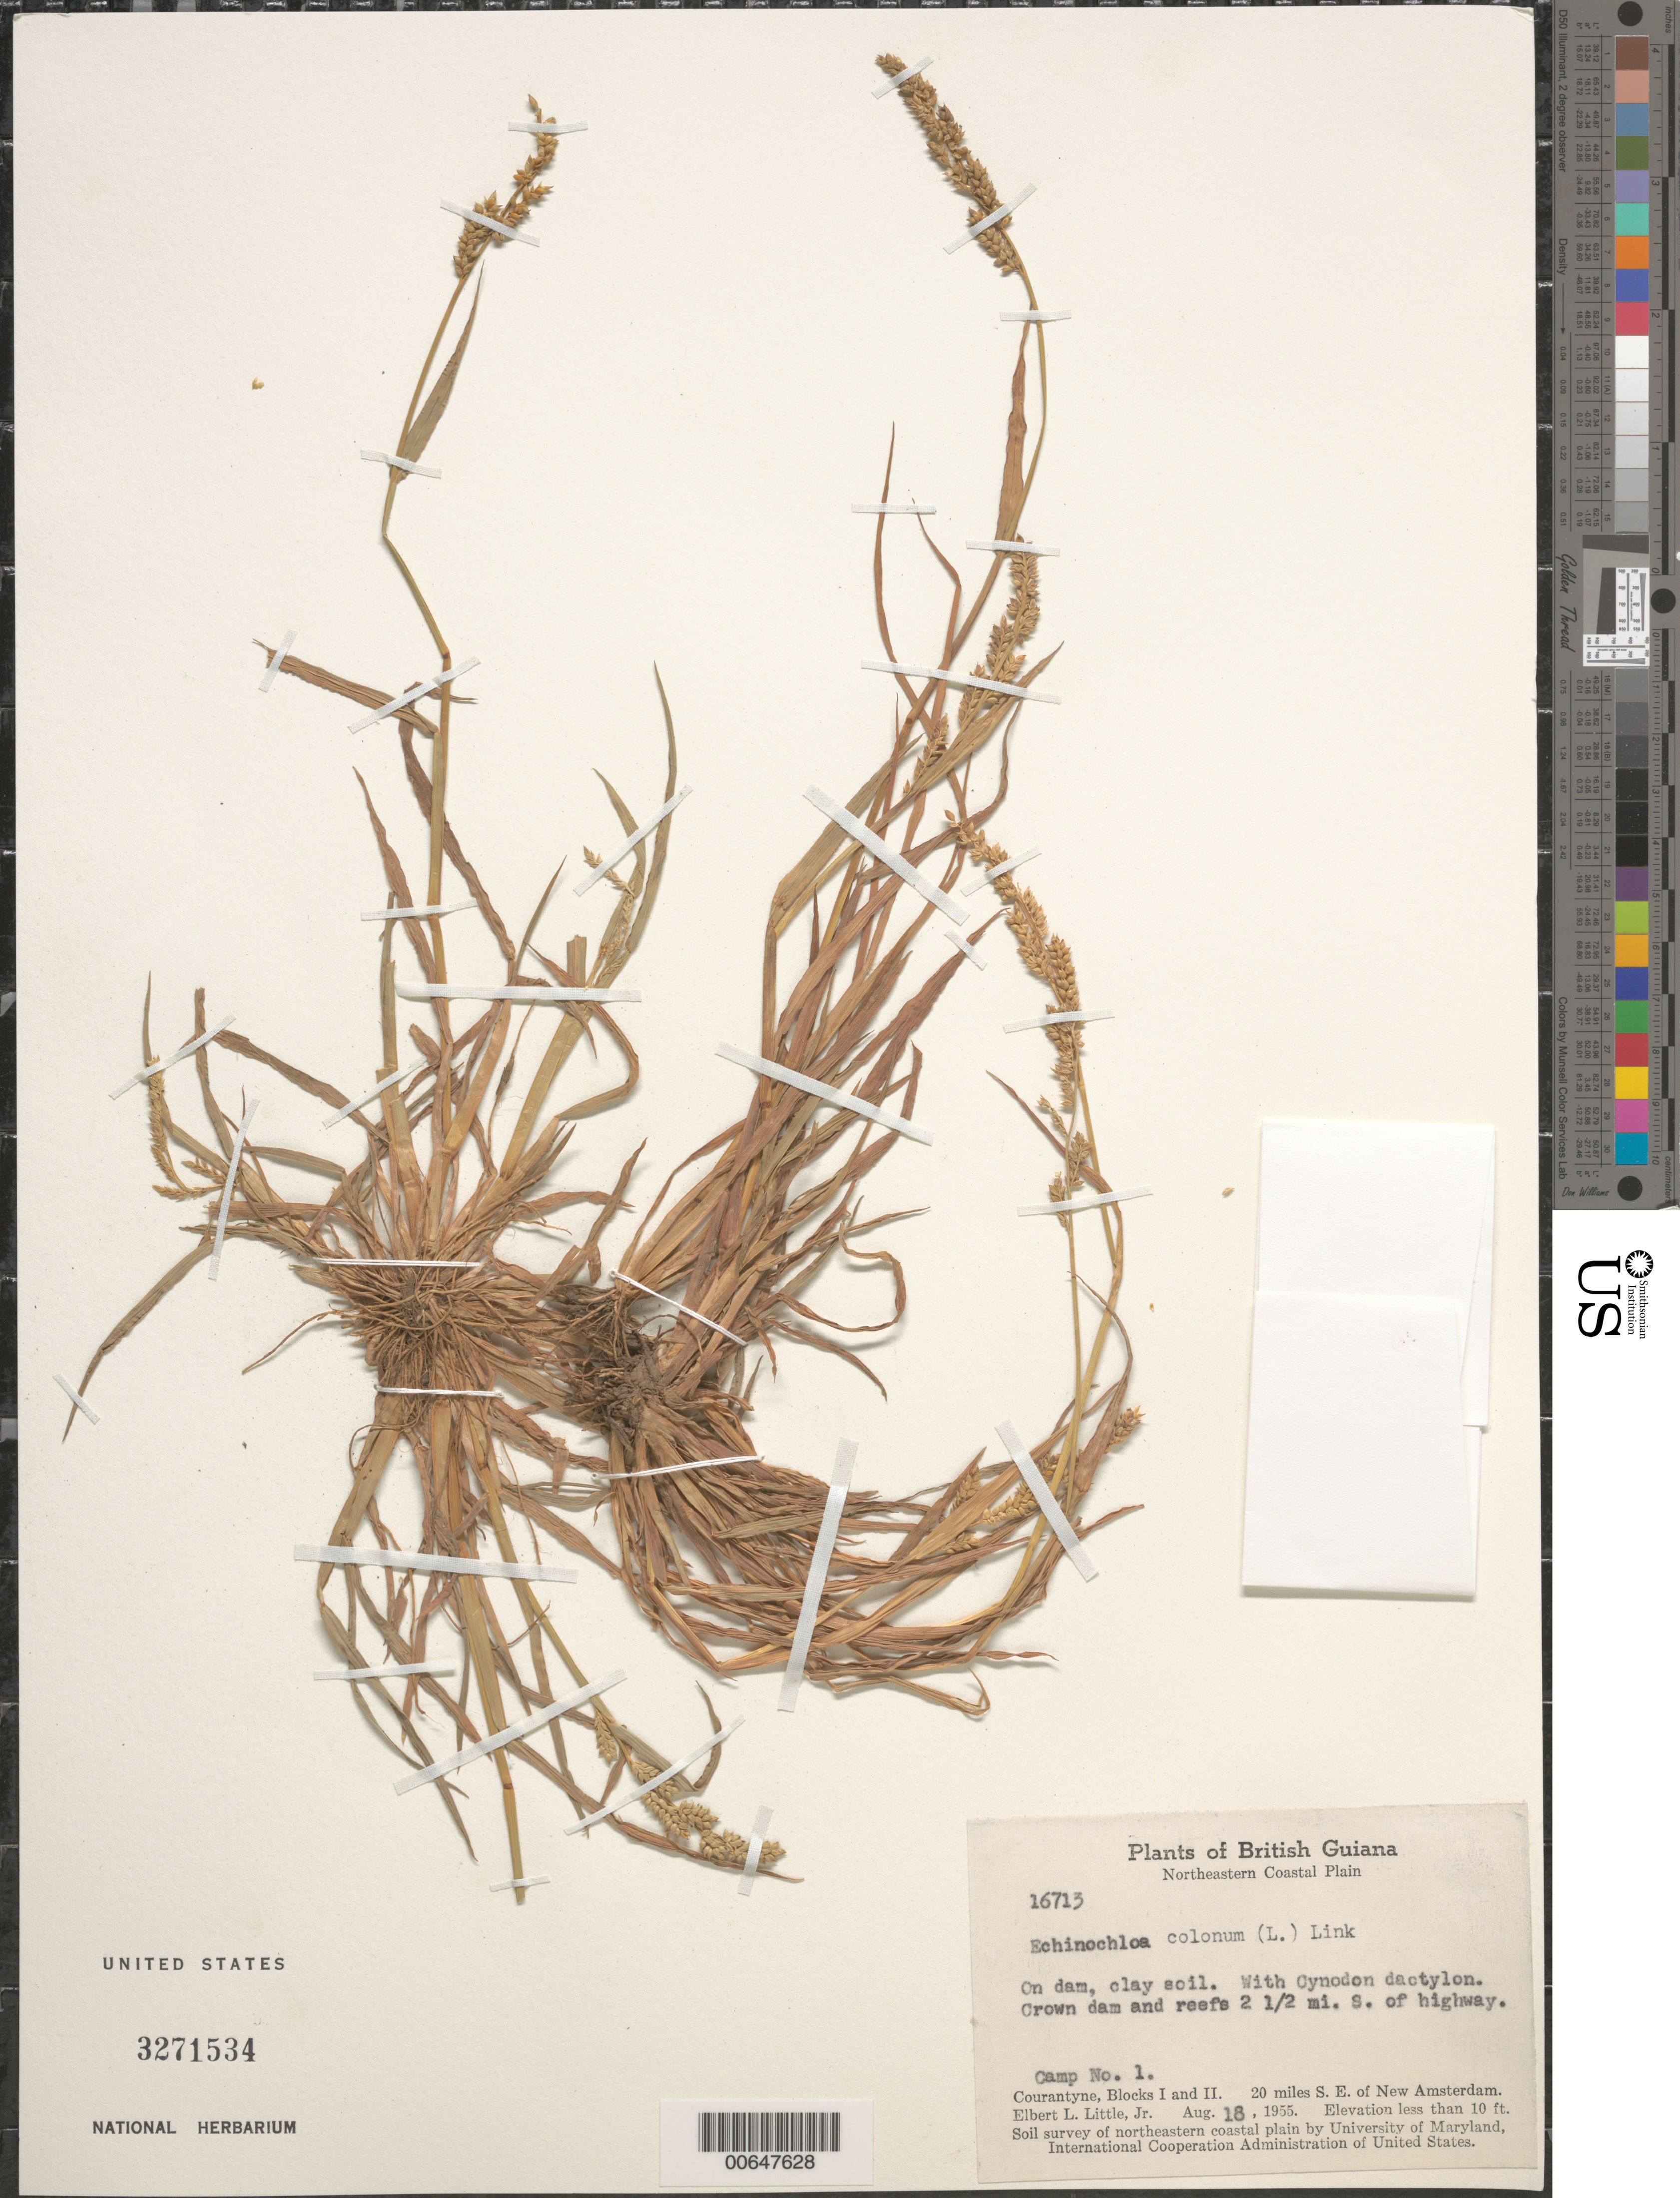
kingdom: Plantae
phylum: Tracheophyta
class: Liliopsida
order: Poales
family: Poaceae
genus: Echinochloa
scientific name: Echinochloa colona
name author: (L.) Link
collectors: E. L. Little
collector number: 16713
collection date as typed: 18-Aug-55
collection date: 1955-08-18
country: Guyana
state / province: E. Berbice-Corentyne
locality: Courantyne, Blocks I & II. 20 mi. SE of New Amsterdam, Camp No. 1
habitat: On damp, clay soil with Cynodon dactylon. Crown dam and reefs 2 1/2 mi S of highway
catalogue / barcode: US 3271534